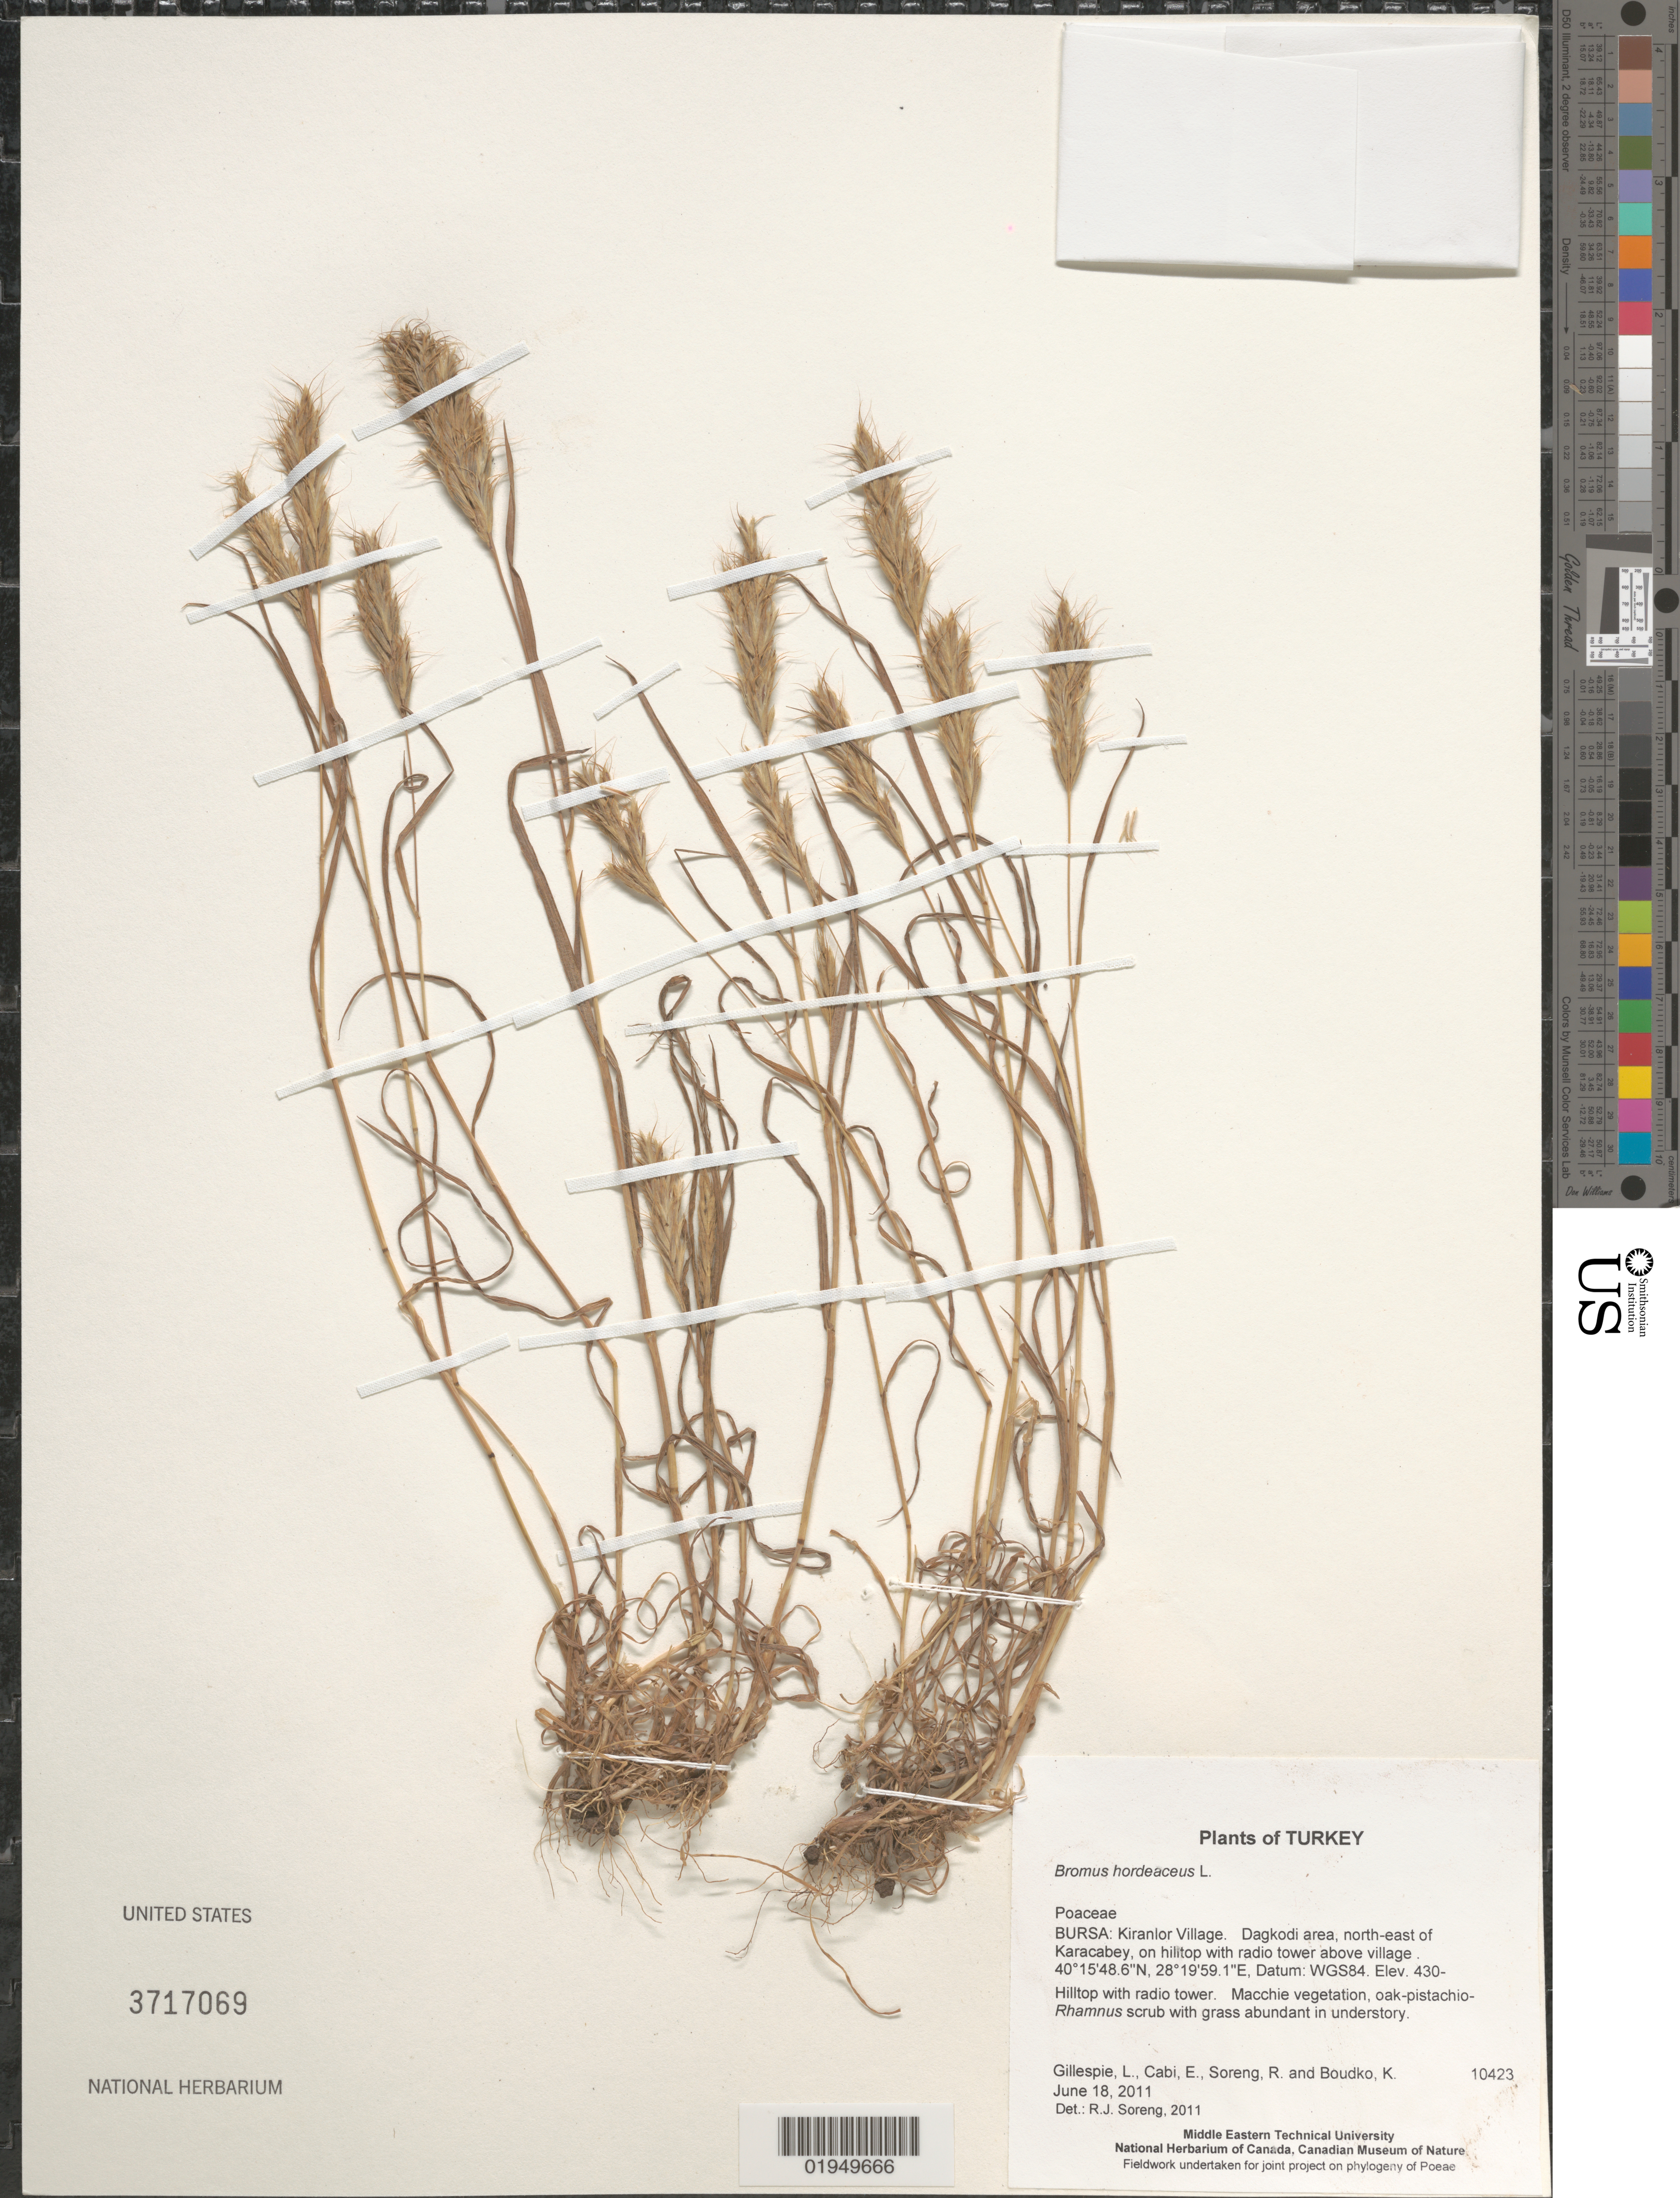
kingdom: Plantae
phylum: Tracheophyta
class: Liliopsida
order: Poales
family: Poaceae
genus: Bromus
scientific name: Bromus hordeaceus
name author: L.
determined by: Soreng, Robert J., Research Associate (BOT), Smithsonian Institution - National Museum of Natural History (UNITED STATES)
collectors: L. J. Gillespie, E. Cabi, R. J. Soreng & K. Boudko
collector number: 10423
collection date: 2011-06-18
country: Turkey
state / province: Bursa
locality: Kiranlor Village. Dagkodi area, north-east of Karacabey, on hilltop with radio tower above village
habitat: Hilltop with radio tower. Macchiee-oak-pistachio-Rhamnus scrub with abundant grass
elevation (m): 430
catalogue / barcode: US 3717069